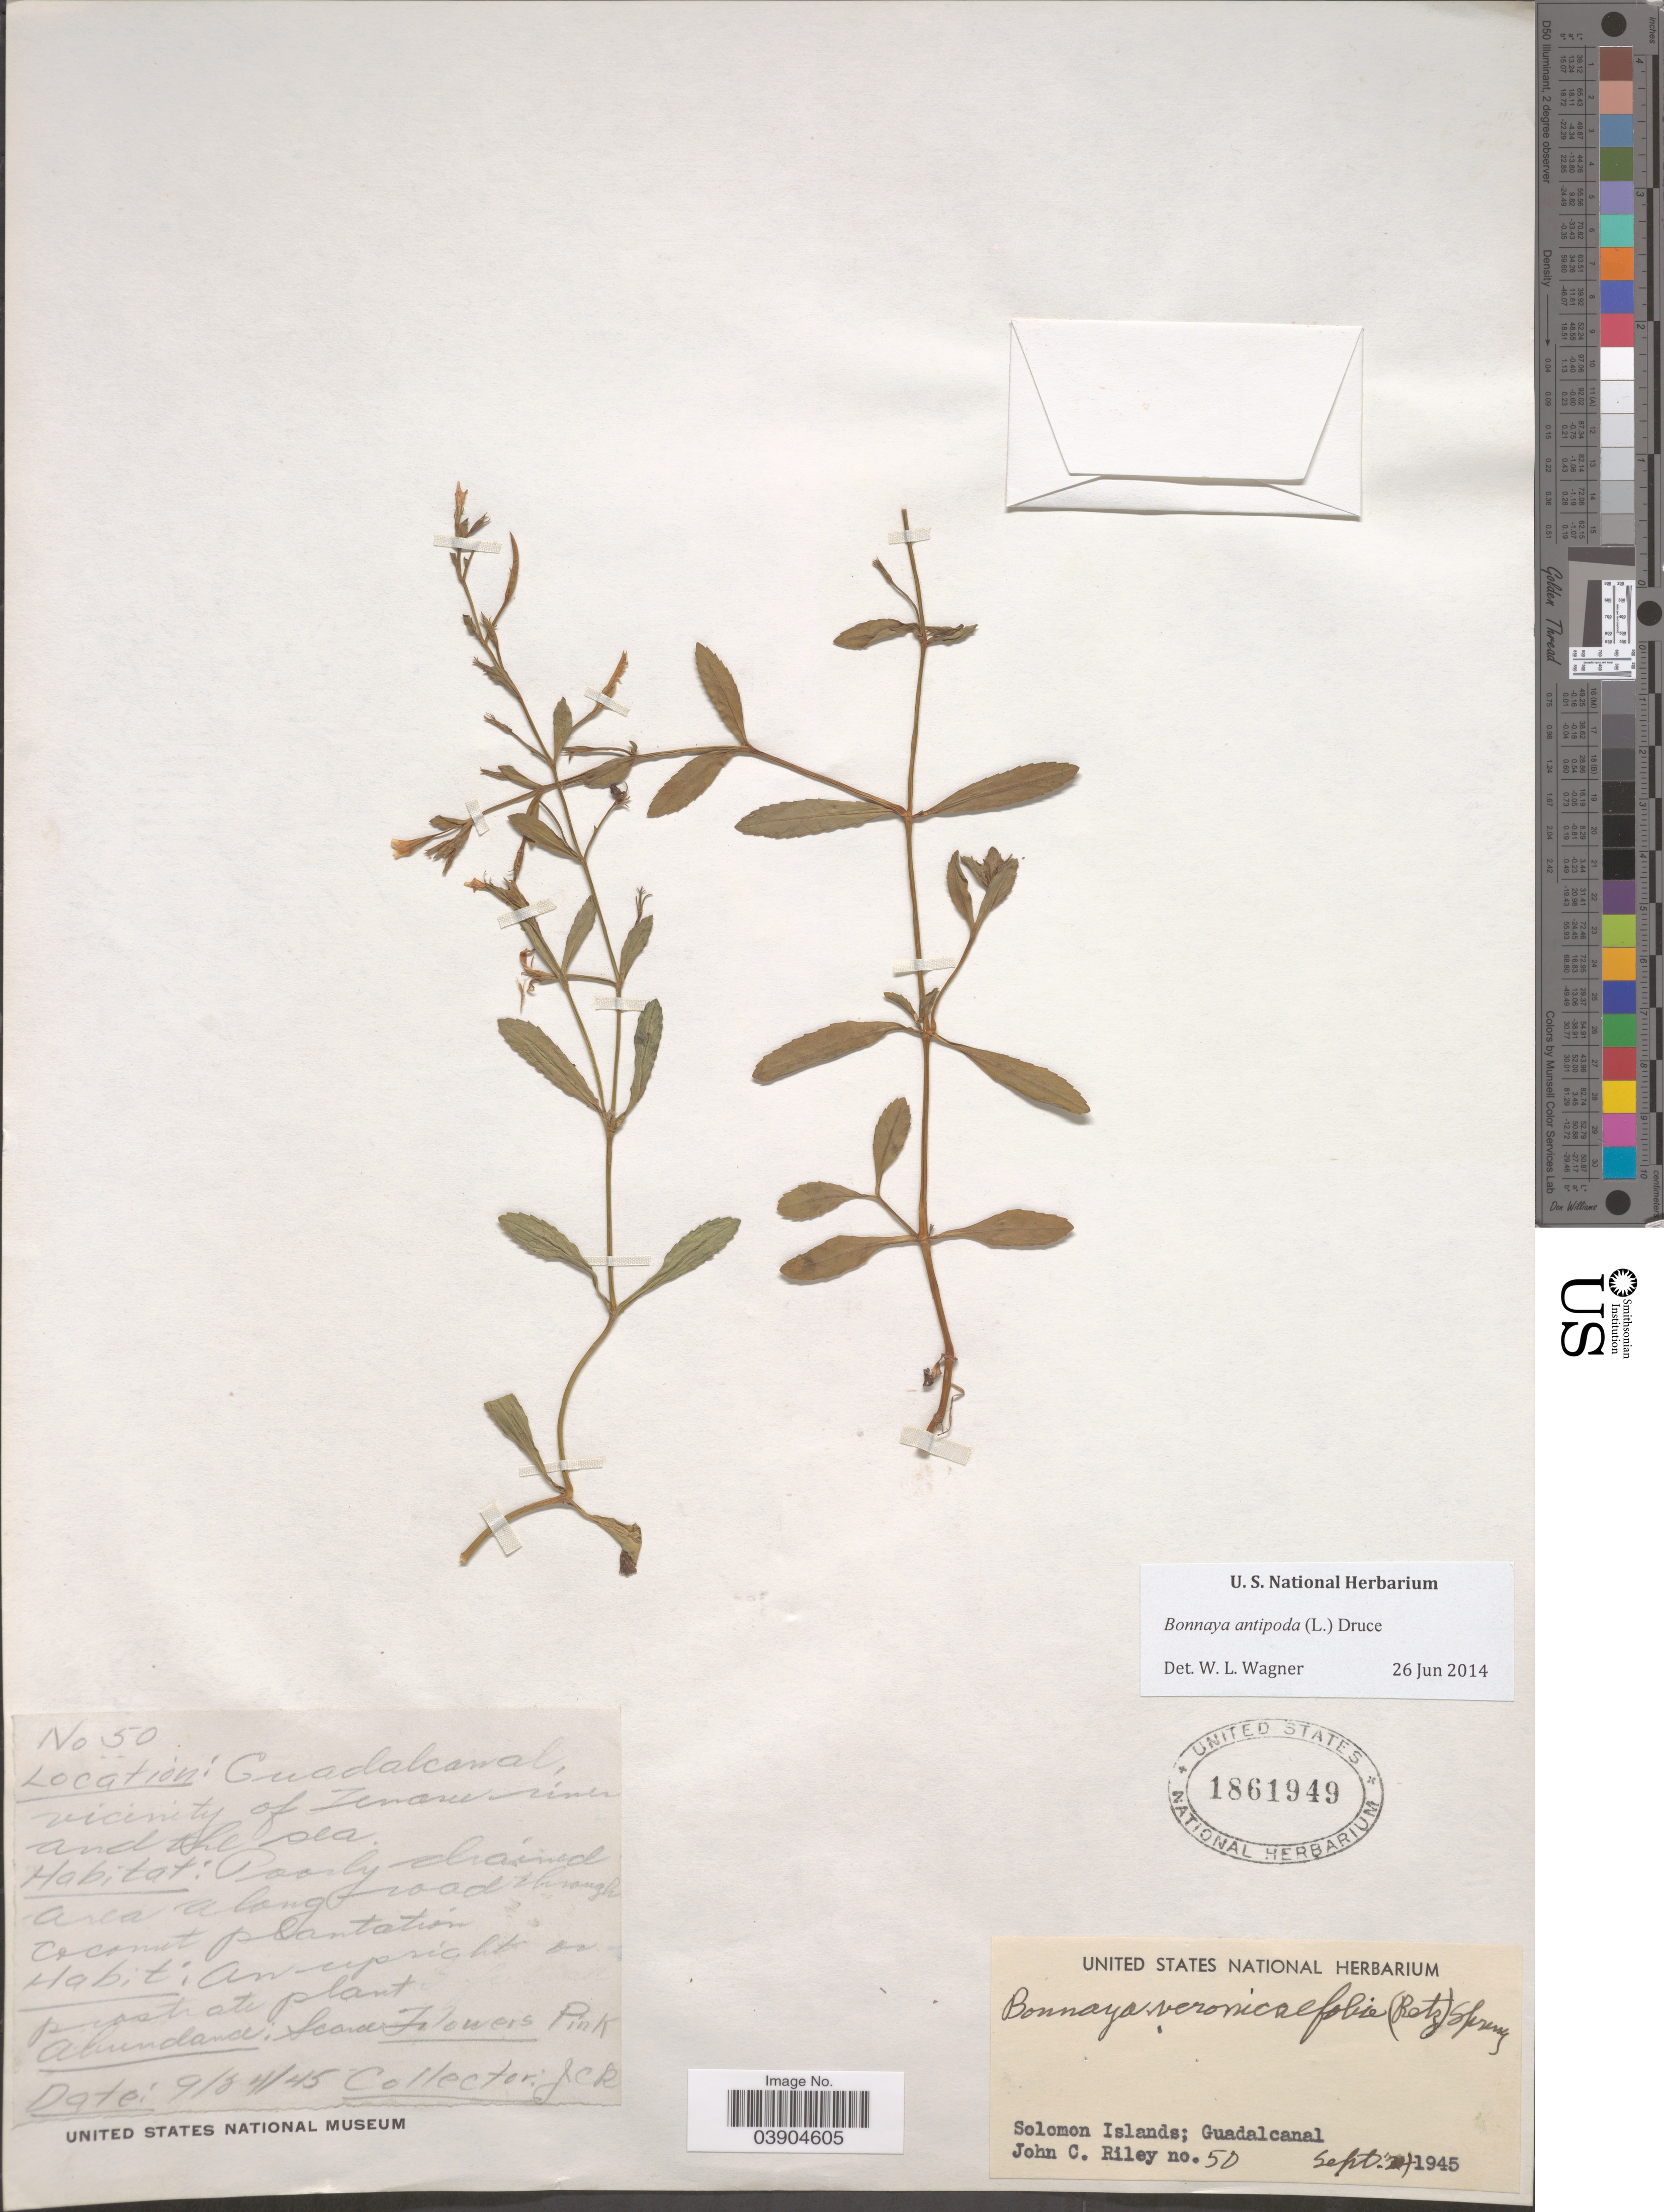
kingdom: Plantae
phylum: Tracheophyta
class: Magnoliopsida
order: Lamiales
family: Linderniaceae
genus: Lindernia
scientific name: Lindernia antipoda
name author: (L.) Alston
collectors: J. C. Riley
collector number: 50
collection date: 1945-09-24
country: Solomon Islands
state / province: Solomon Islands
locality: Guadalcanal. Vicinity of Ienance [interpreted] river and the sea.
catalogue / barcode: US 1861949